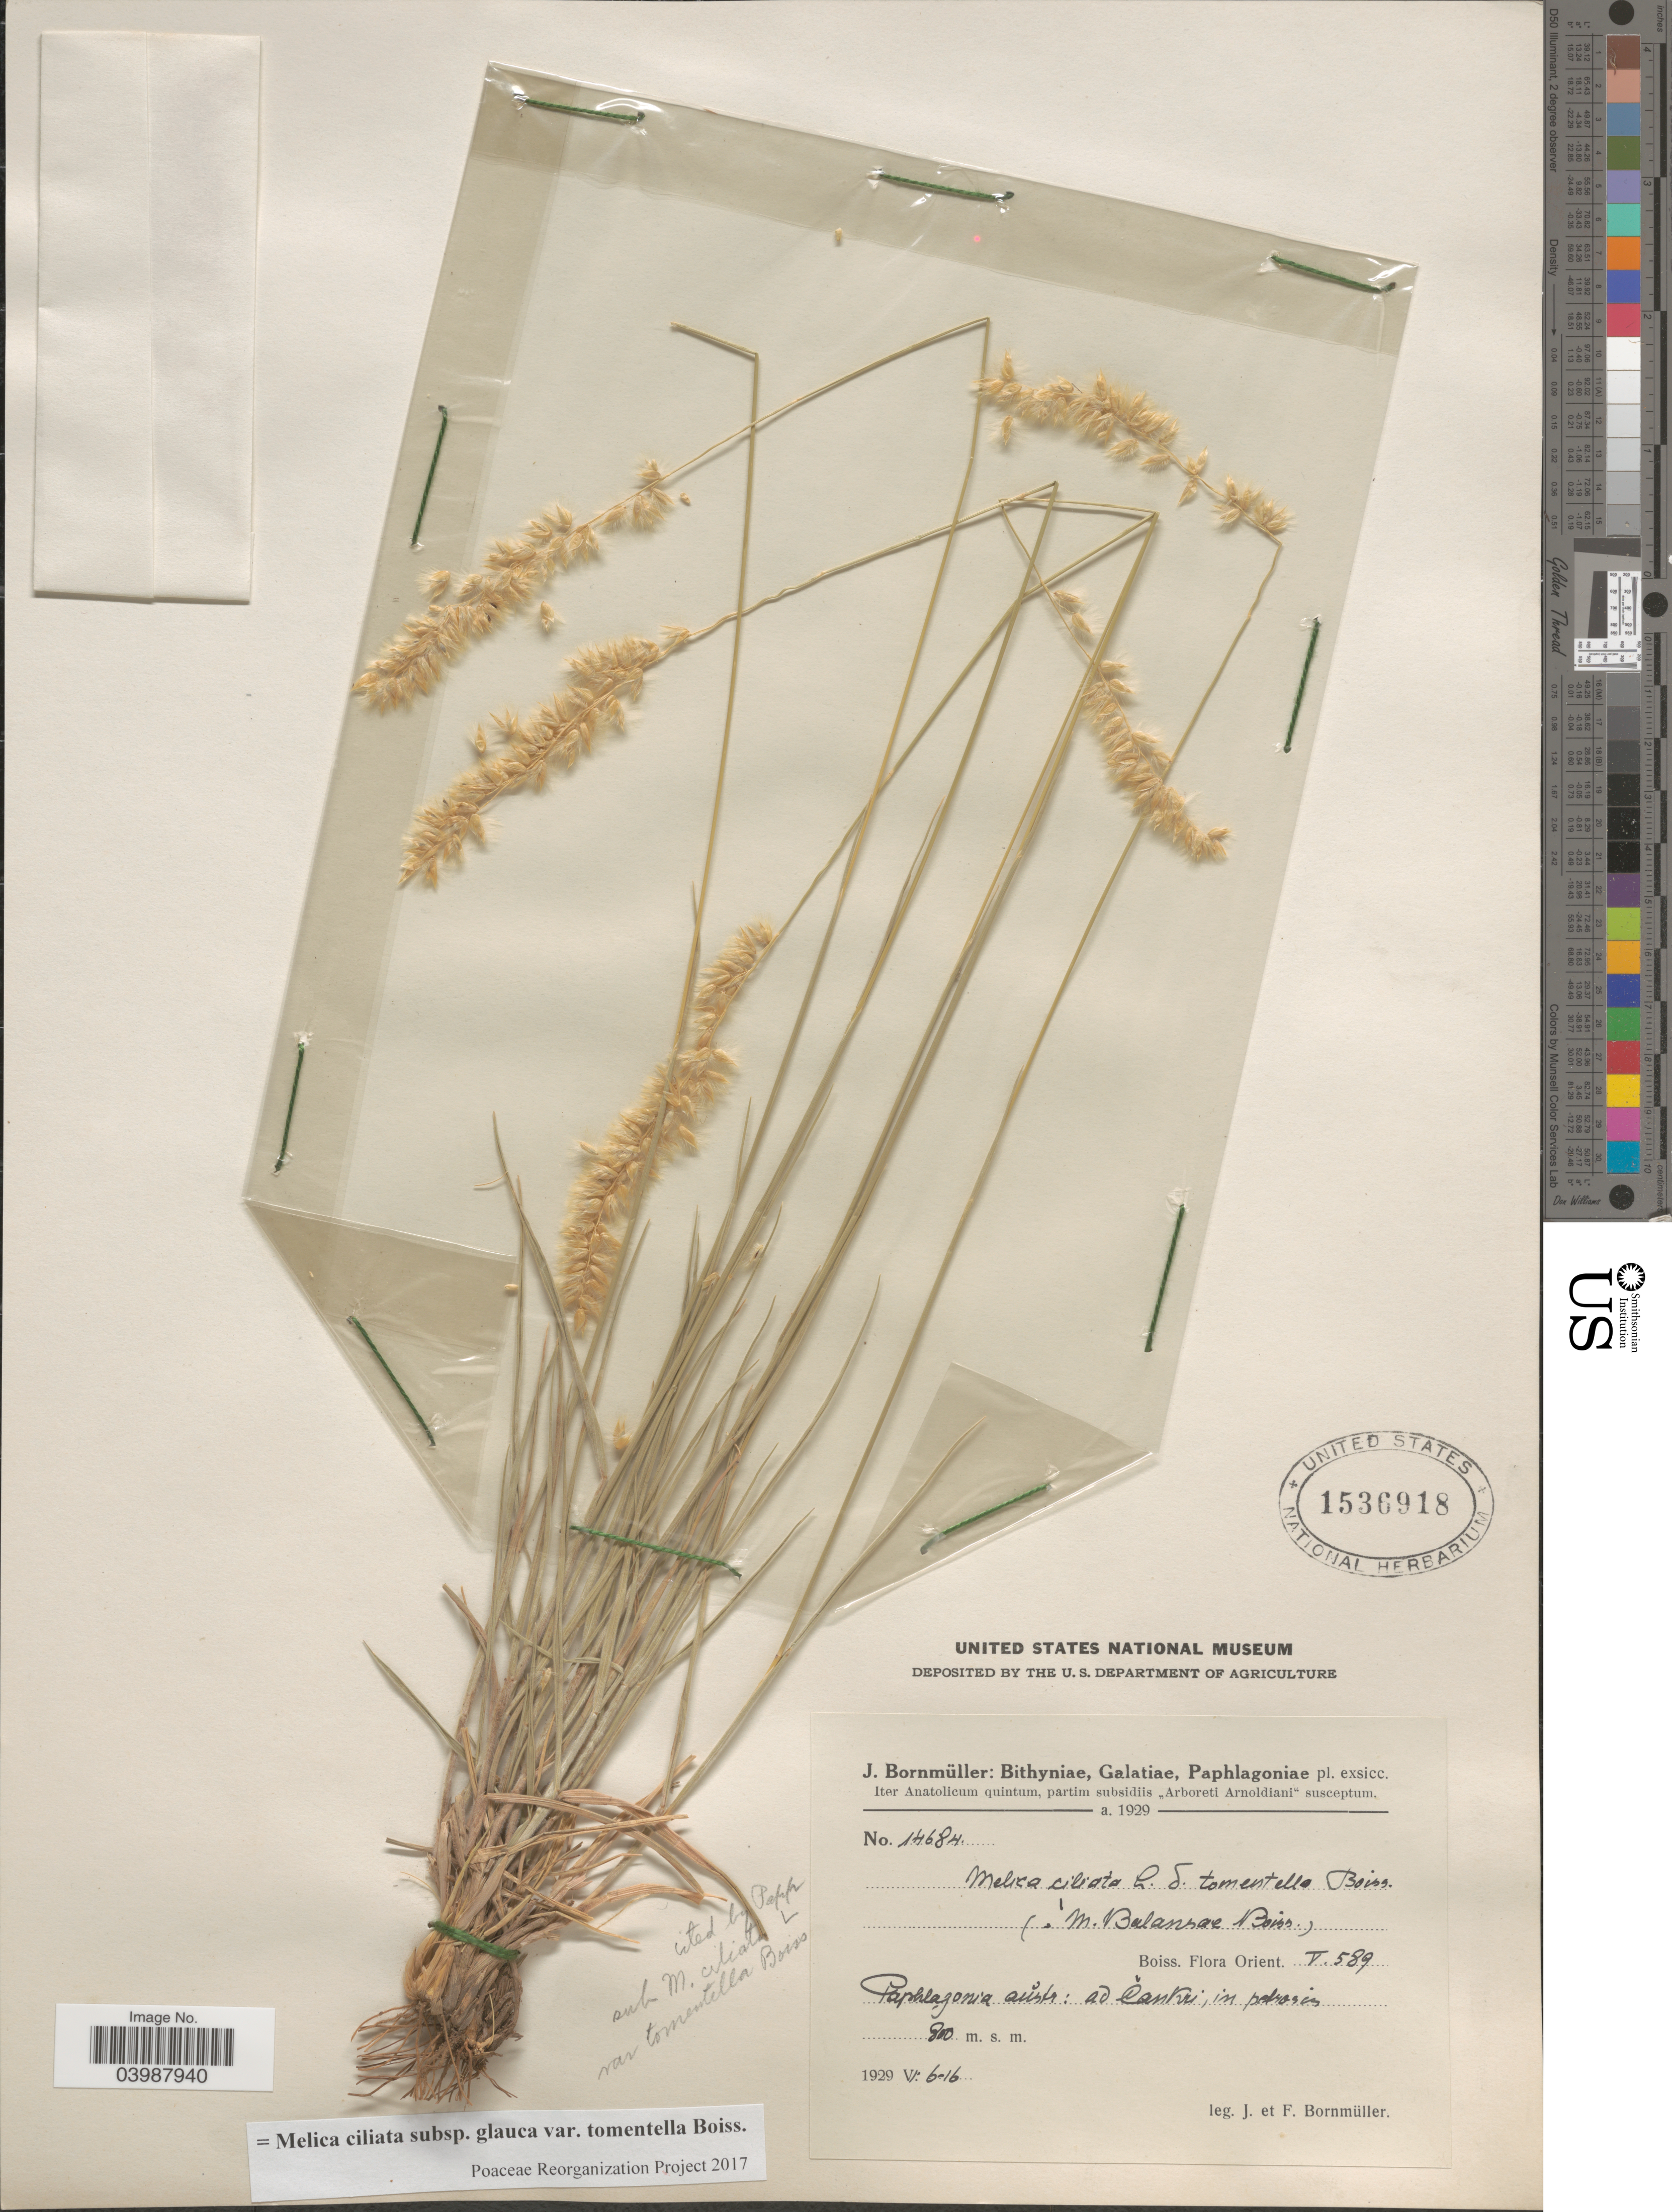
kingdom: Plantae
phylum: Tracheophyta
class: Liliopsida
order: Poales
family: Poaceae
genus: Melica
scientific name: Melica ciliata subsp. glauca var. tomentella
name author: Boiss.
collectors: J. Bornmüller & F. Bornmüller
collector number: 14684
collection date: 1929-06-06/1929-06-16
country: Turkey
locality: Paphlagoniae aůstr: ad Cankri.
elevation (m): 800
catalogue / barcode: US 1536918